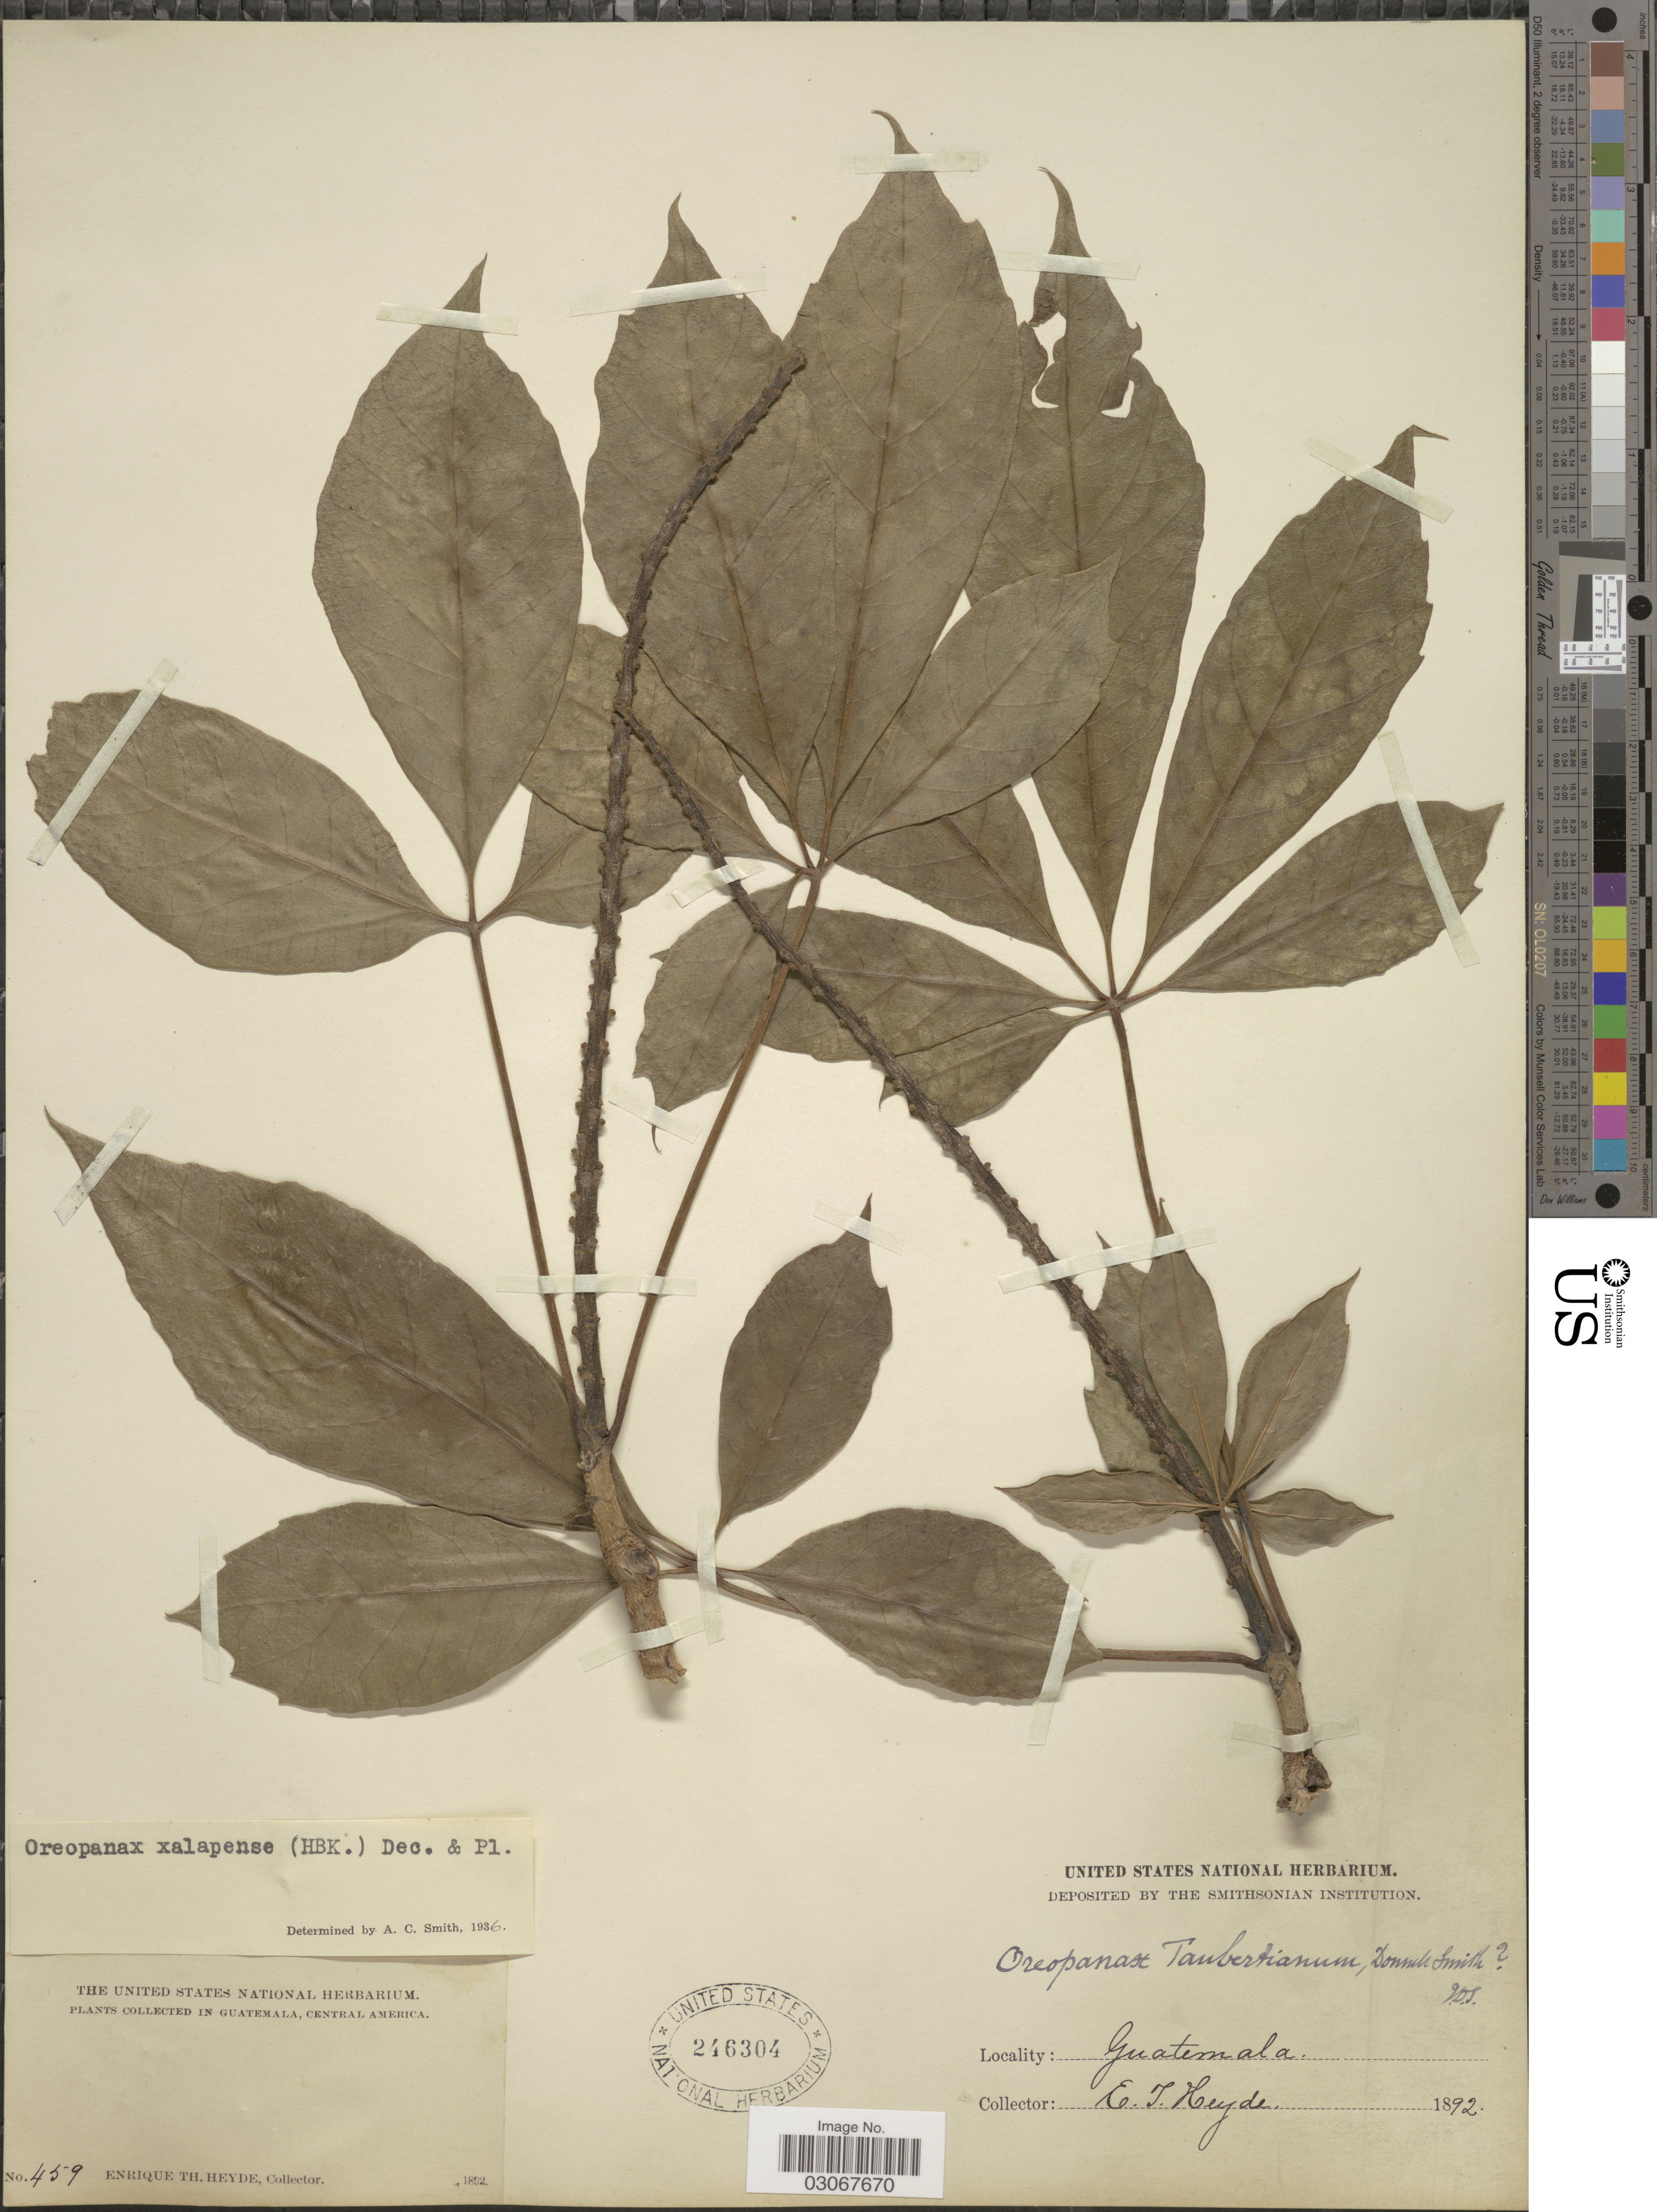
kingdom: Plantae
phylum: Tracheophyta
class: Magnoliopsida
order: Apiales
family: Araliaceae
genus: Oreopanax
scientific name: Oreopanax xalapensis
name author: (Kunth) Decne. & Planch.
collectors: E. T. Heyde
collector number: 459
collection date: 1892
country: Guatemala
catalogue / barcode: US 246304